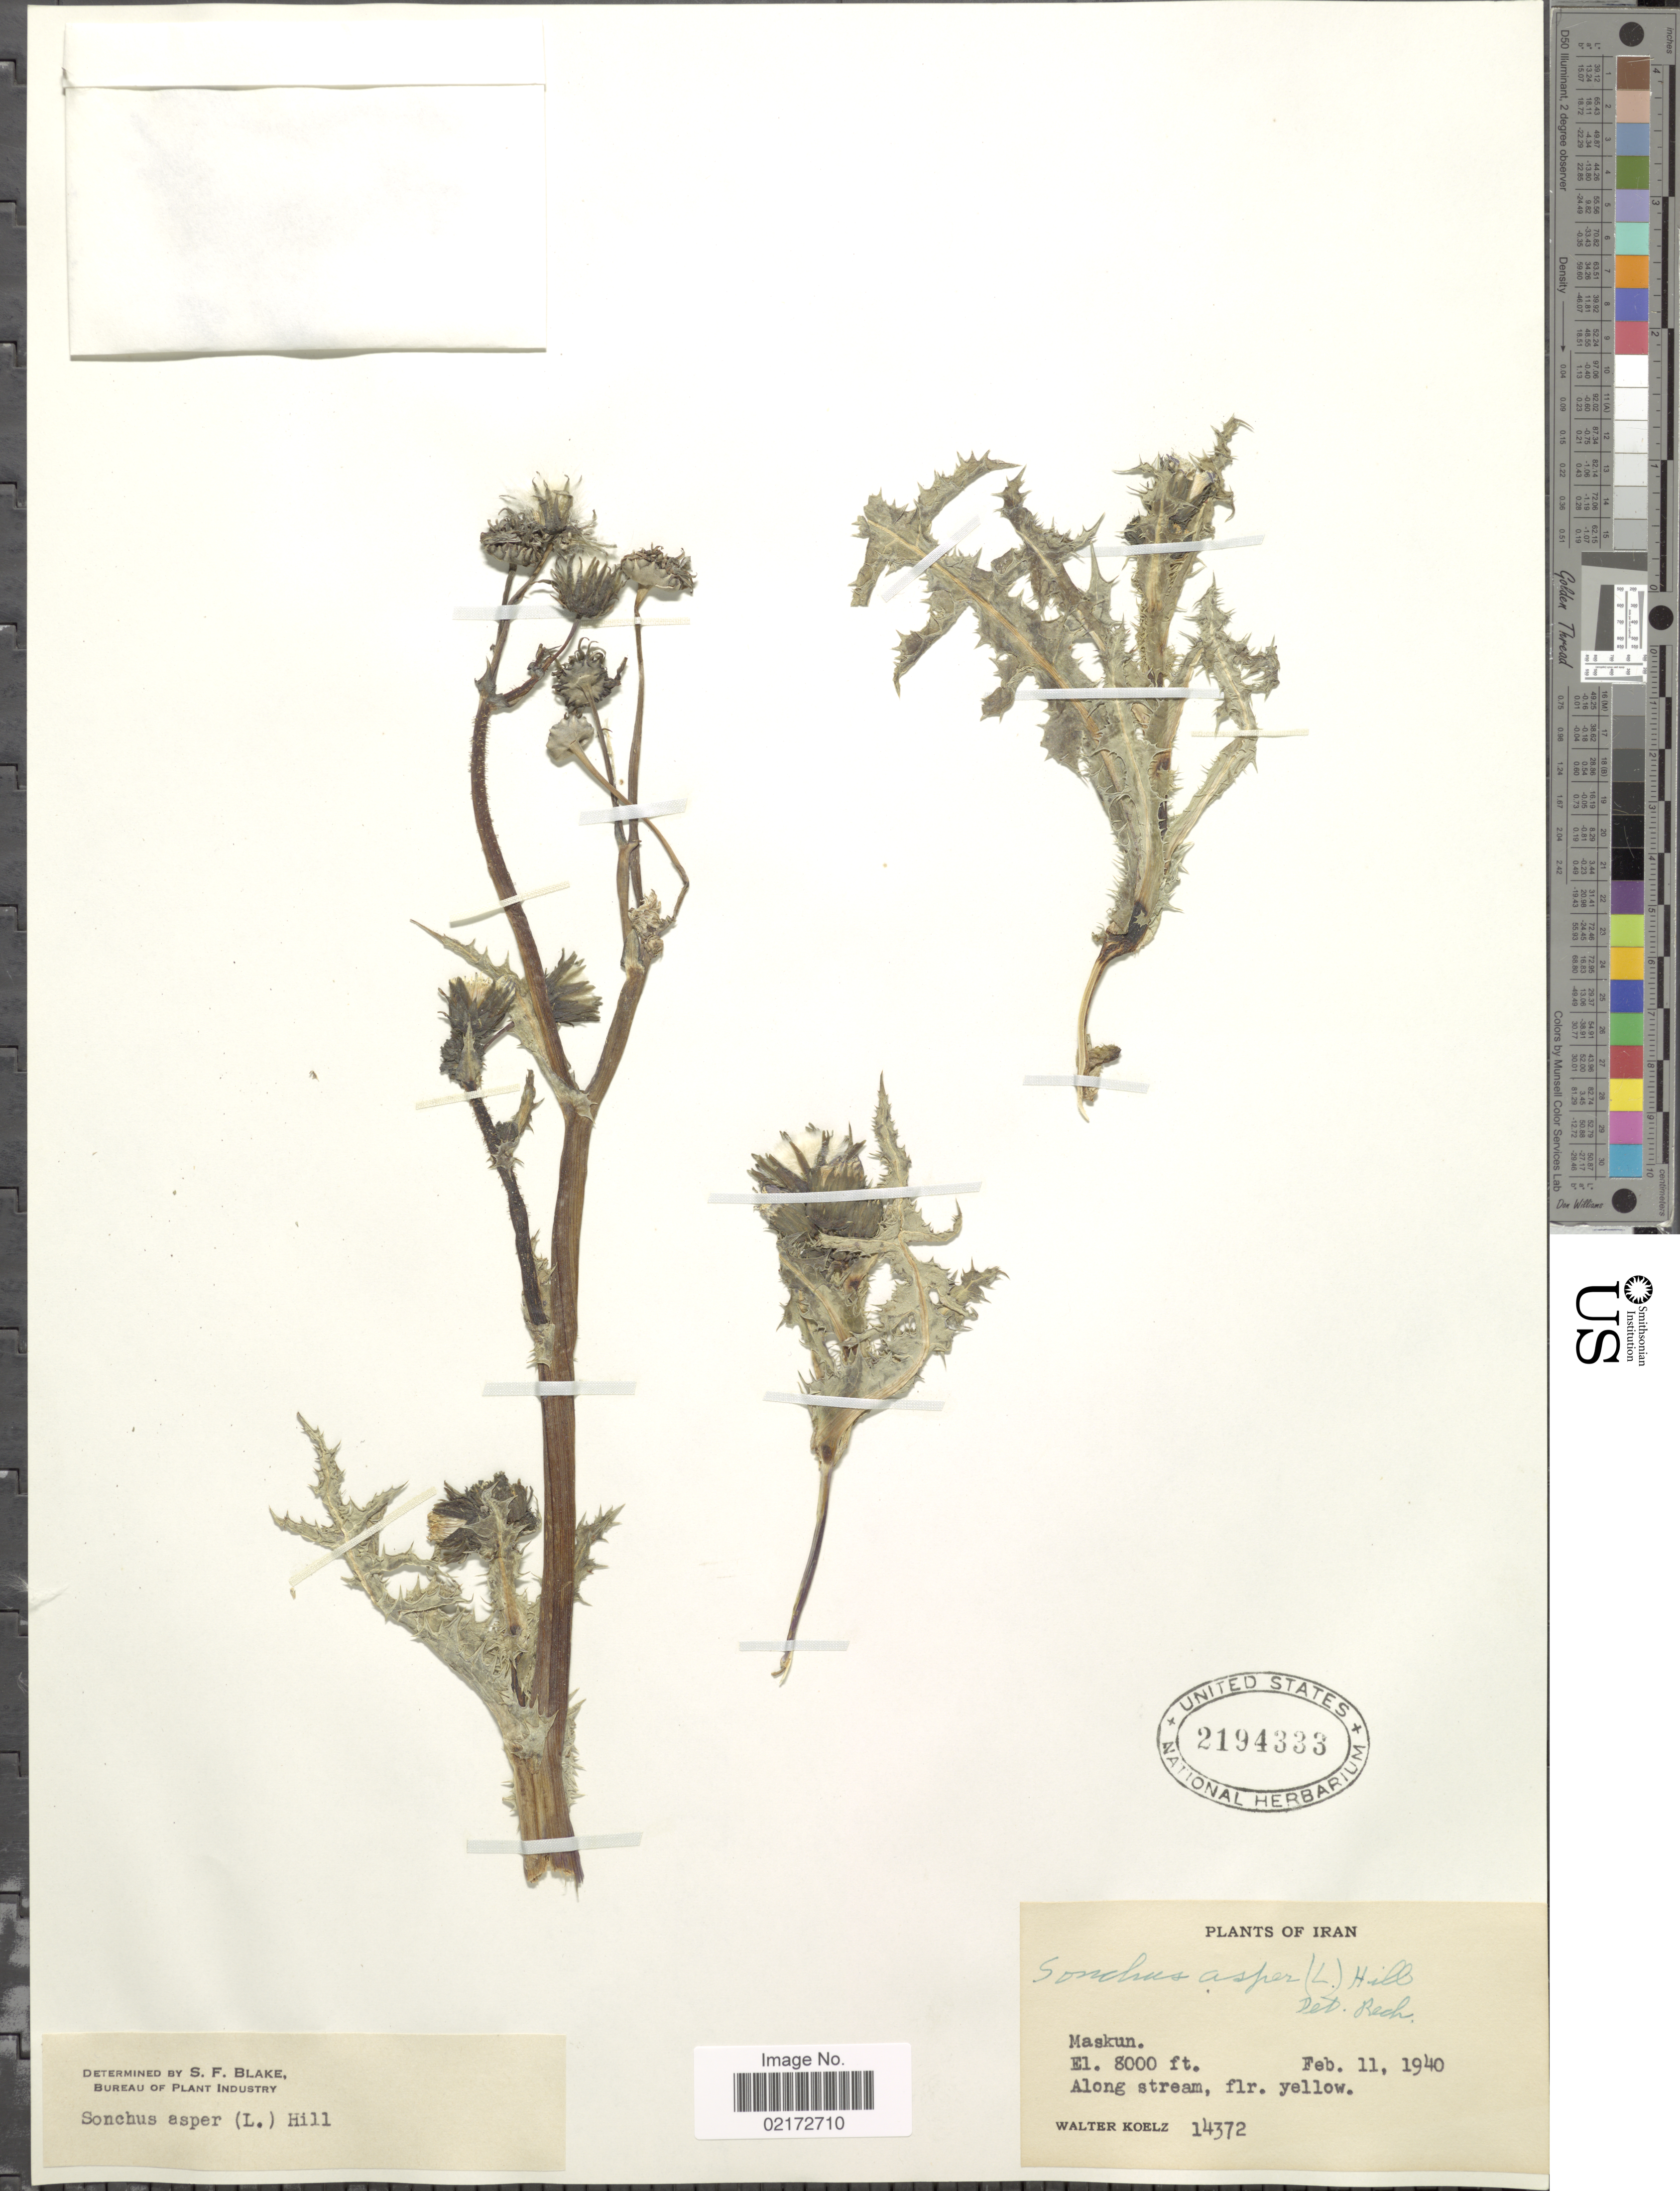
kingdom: Plantae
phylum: Tracheophyta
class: Magnoliopsida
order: Asterales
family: Asteraceae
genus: Sonchus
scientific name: Sonchus asper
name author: (L.) Hill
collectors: W. N. Koelz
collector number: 14372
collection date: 1940-02-11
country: Iran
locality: Maskun. Along stream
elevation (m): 2438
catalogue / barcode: US 2194333